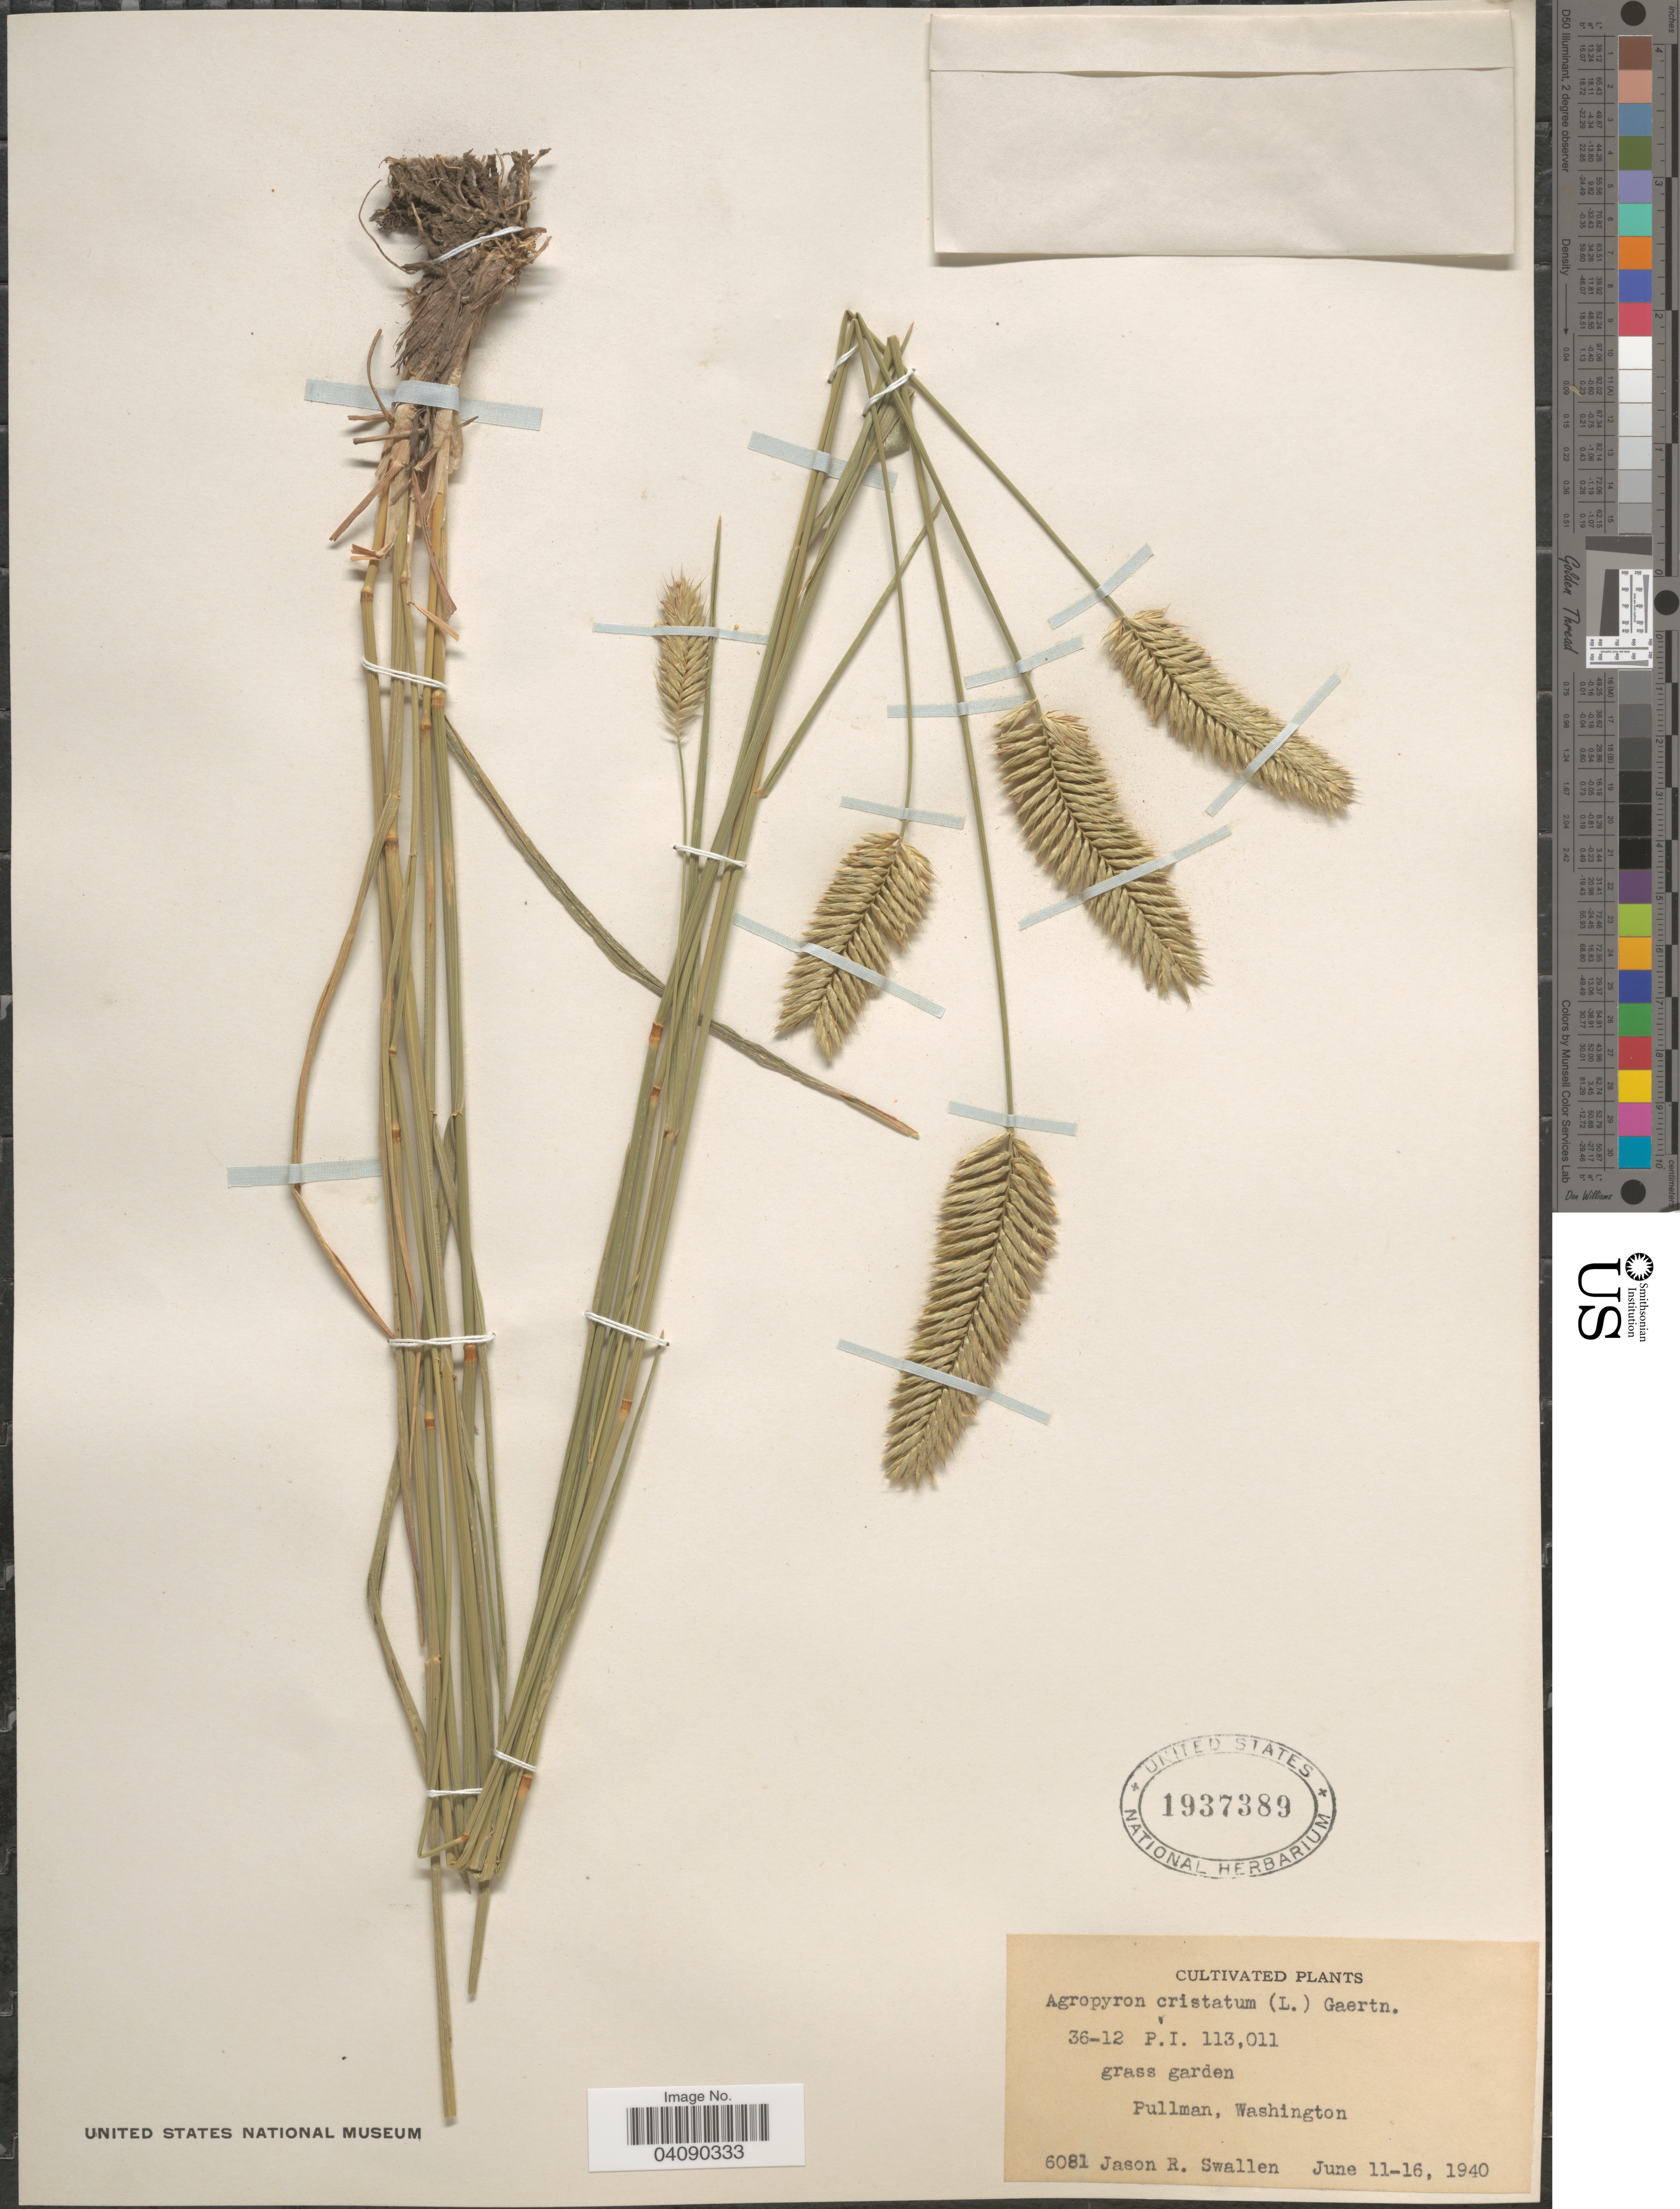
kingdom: Plantae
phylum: Tracheophyta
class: Liliopsida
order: Poales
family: Poaceae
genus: Agropyron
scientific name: Agropyron cristatum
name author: (L.) Gaertn.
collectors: J. R. Swallen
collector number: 6081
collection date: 1940-06-11/1940-06-16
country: United States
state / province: Washington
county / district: Whitman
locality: Grass garden, Pullman.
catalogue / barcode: US 1937389